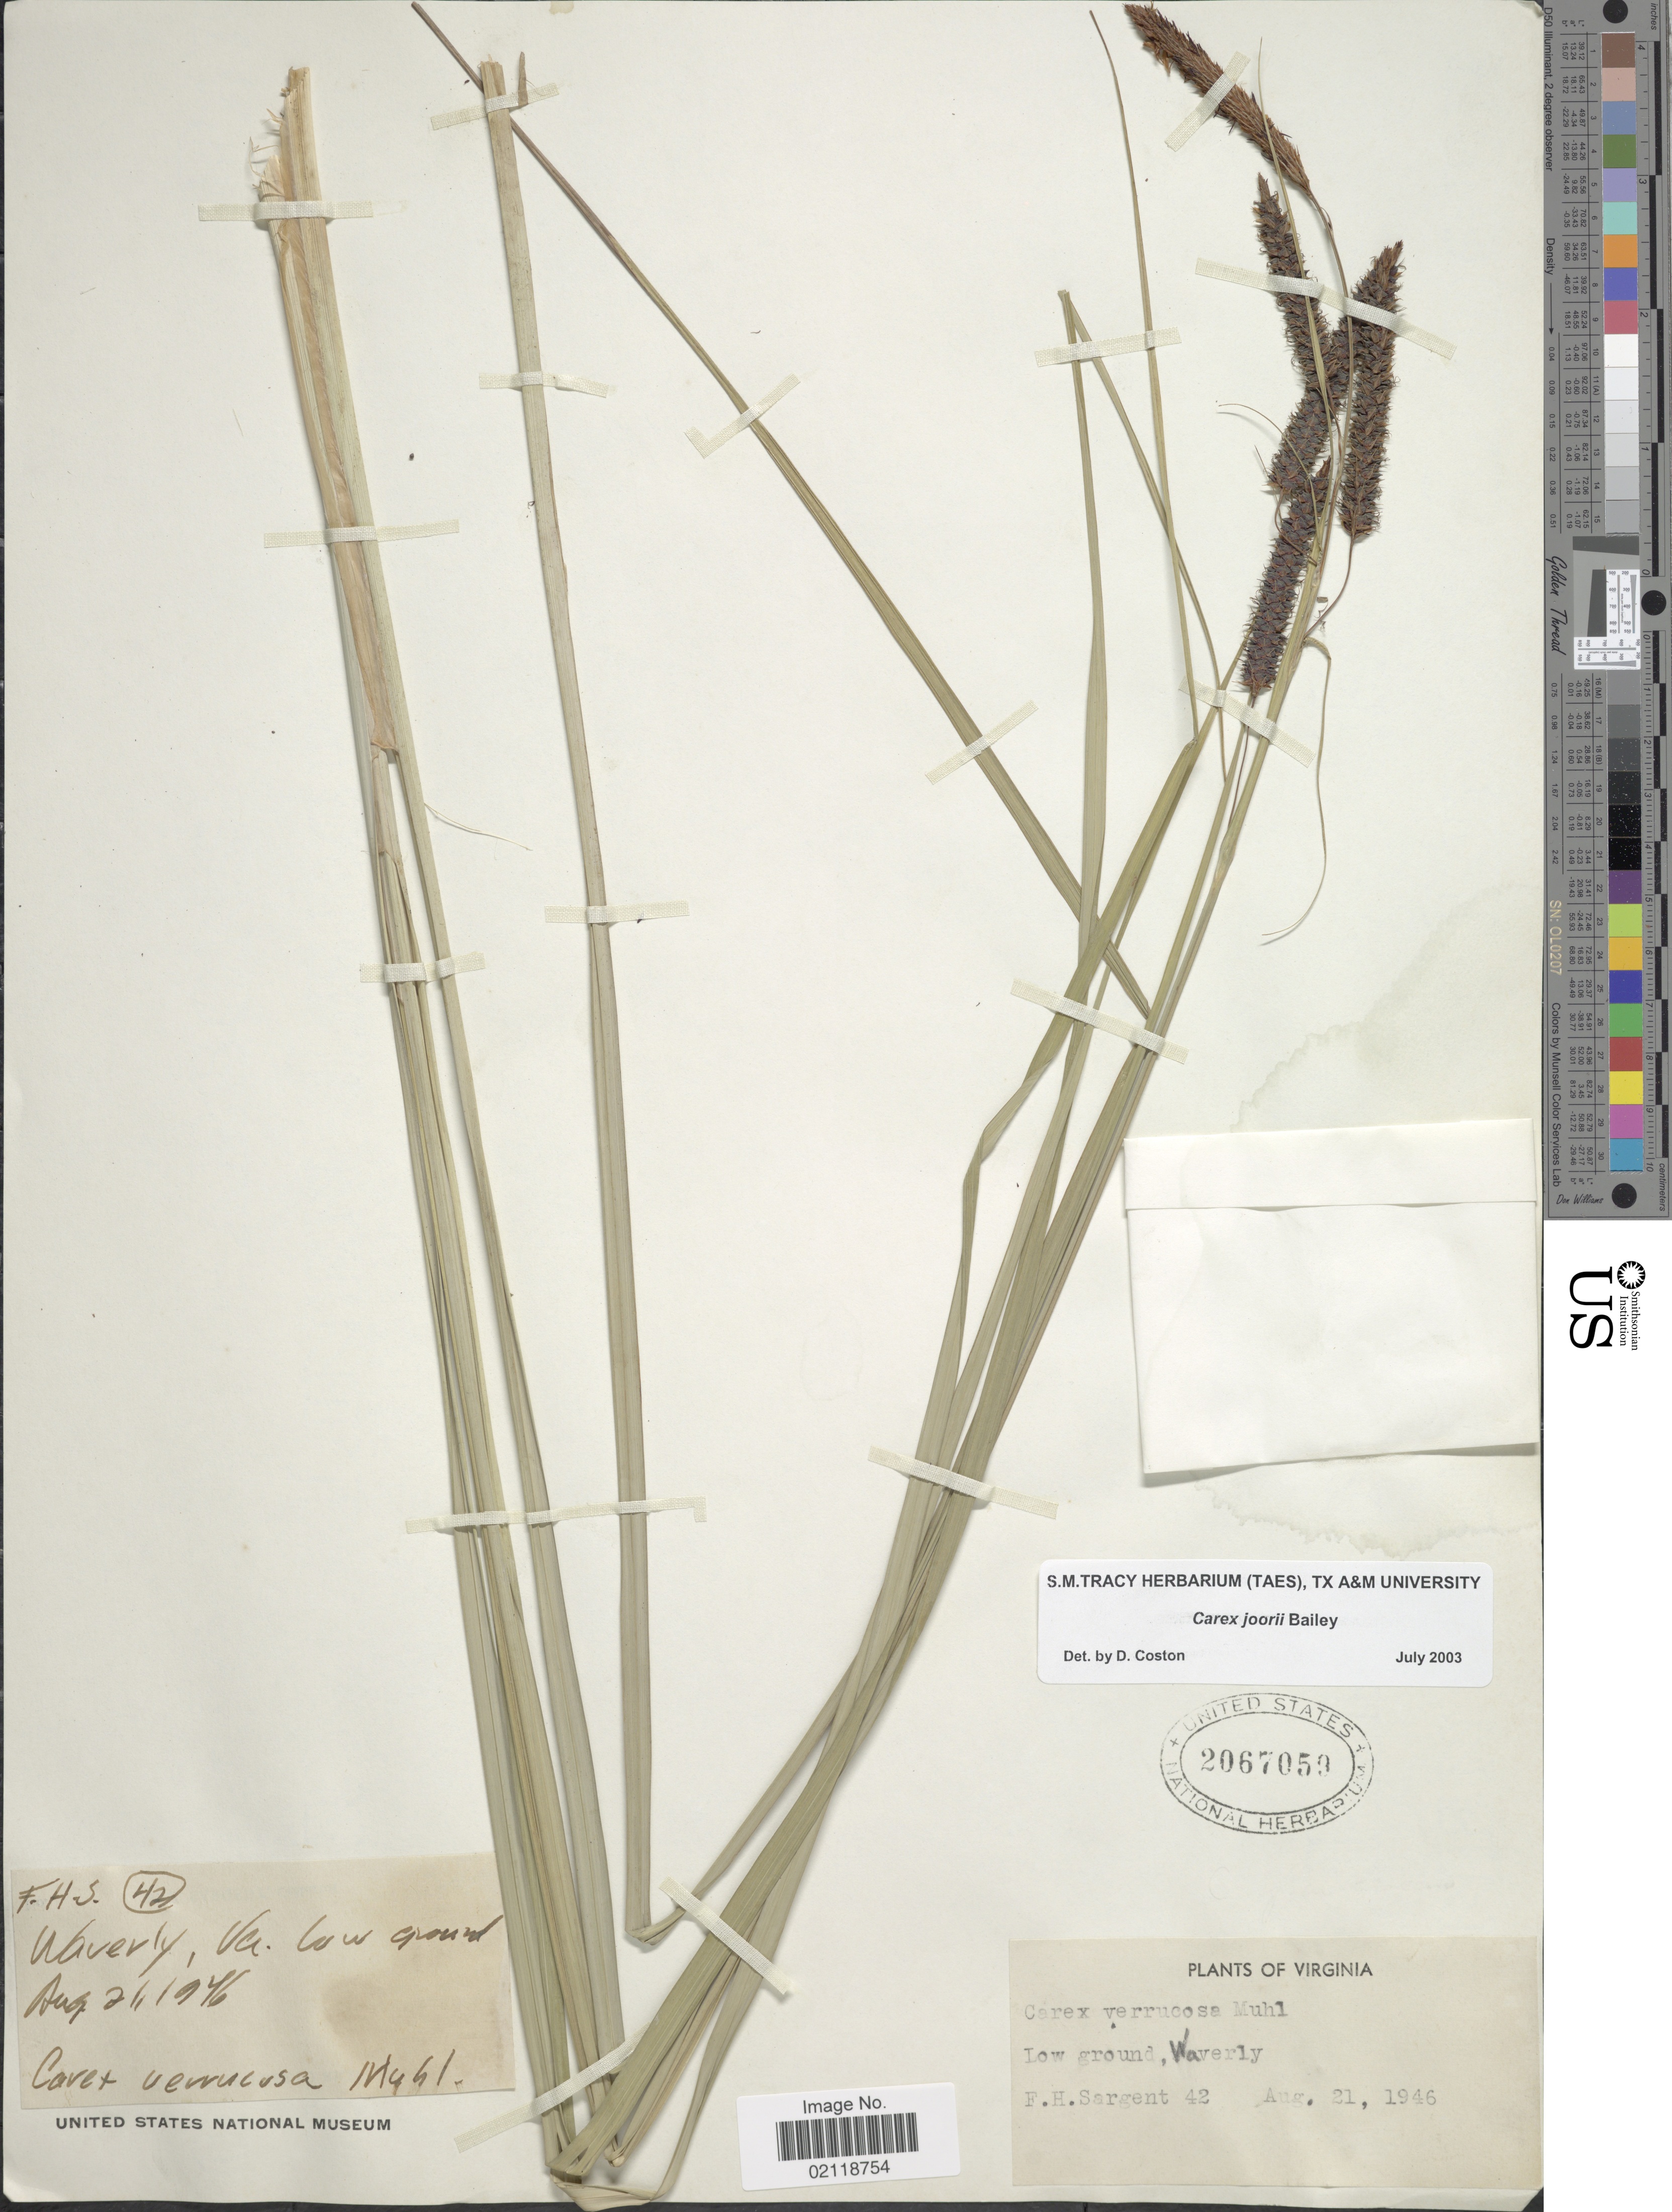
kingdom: Plantae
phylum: Tracheophyta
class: Liliopsida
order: Poales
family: Cyperaceae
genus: Carex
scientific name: Carex joorii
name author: L.H. Bailey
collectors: F. H. Sargent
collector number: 42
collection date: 1946-08-21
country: United States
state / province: Virginia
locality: Low ground, Waverly.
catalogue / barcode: US 2067059